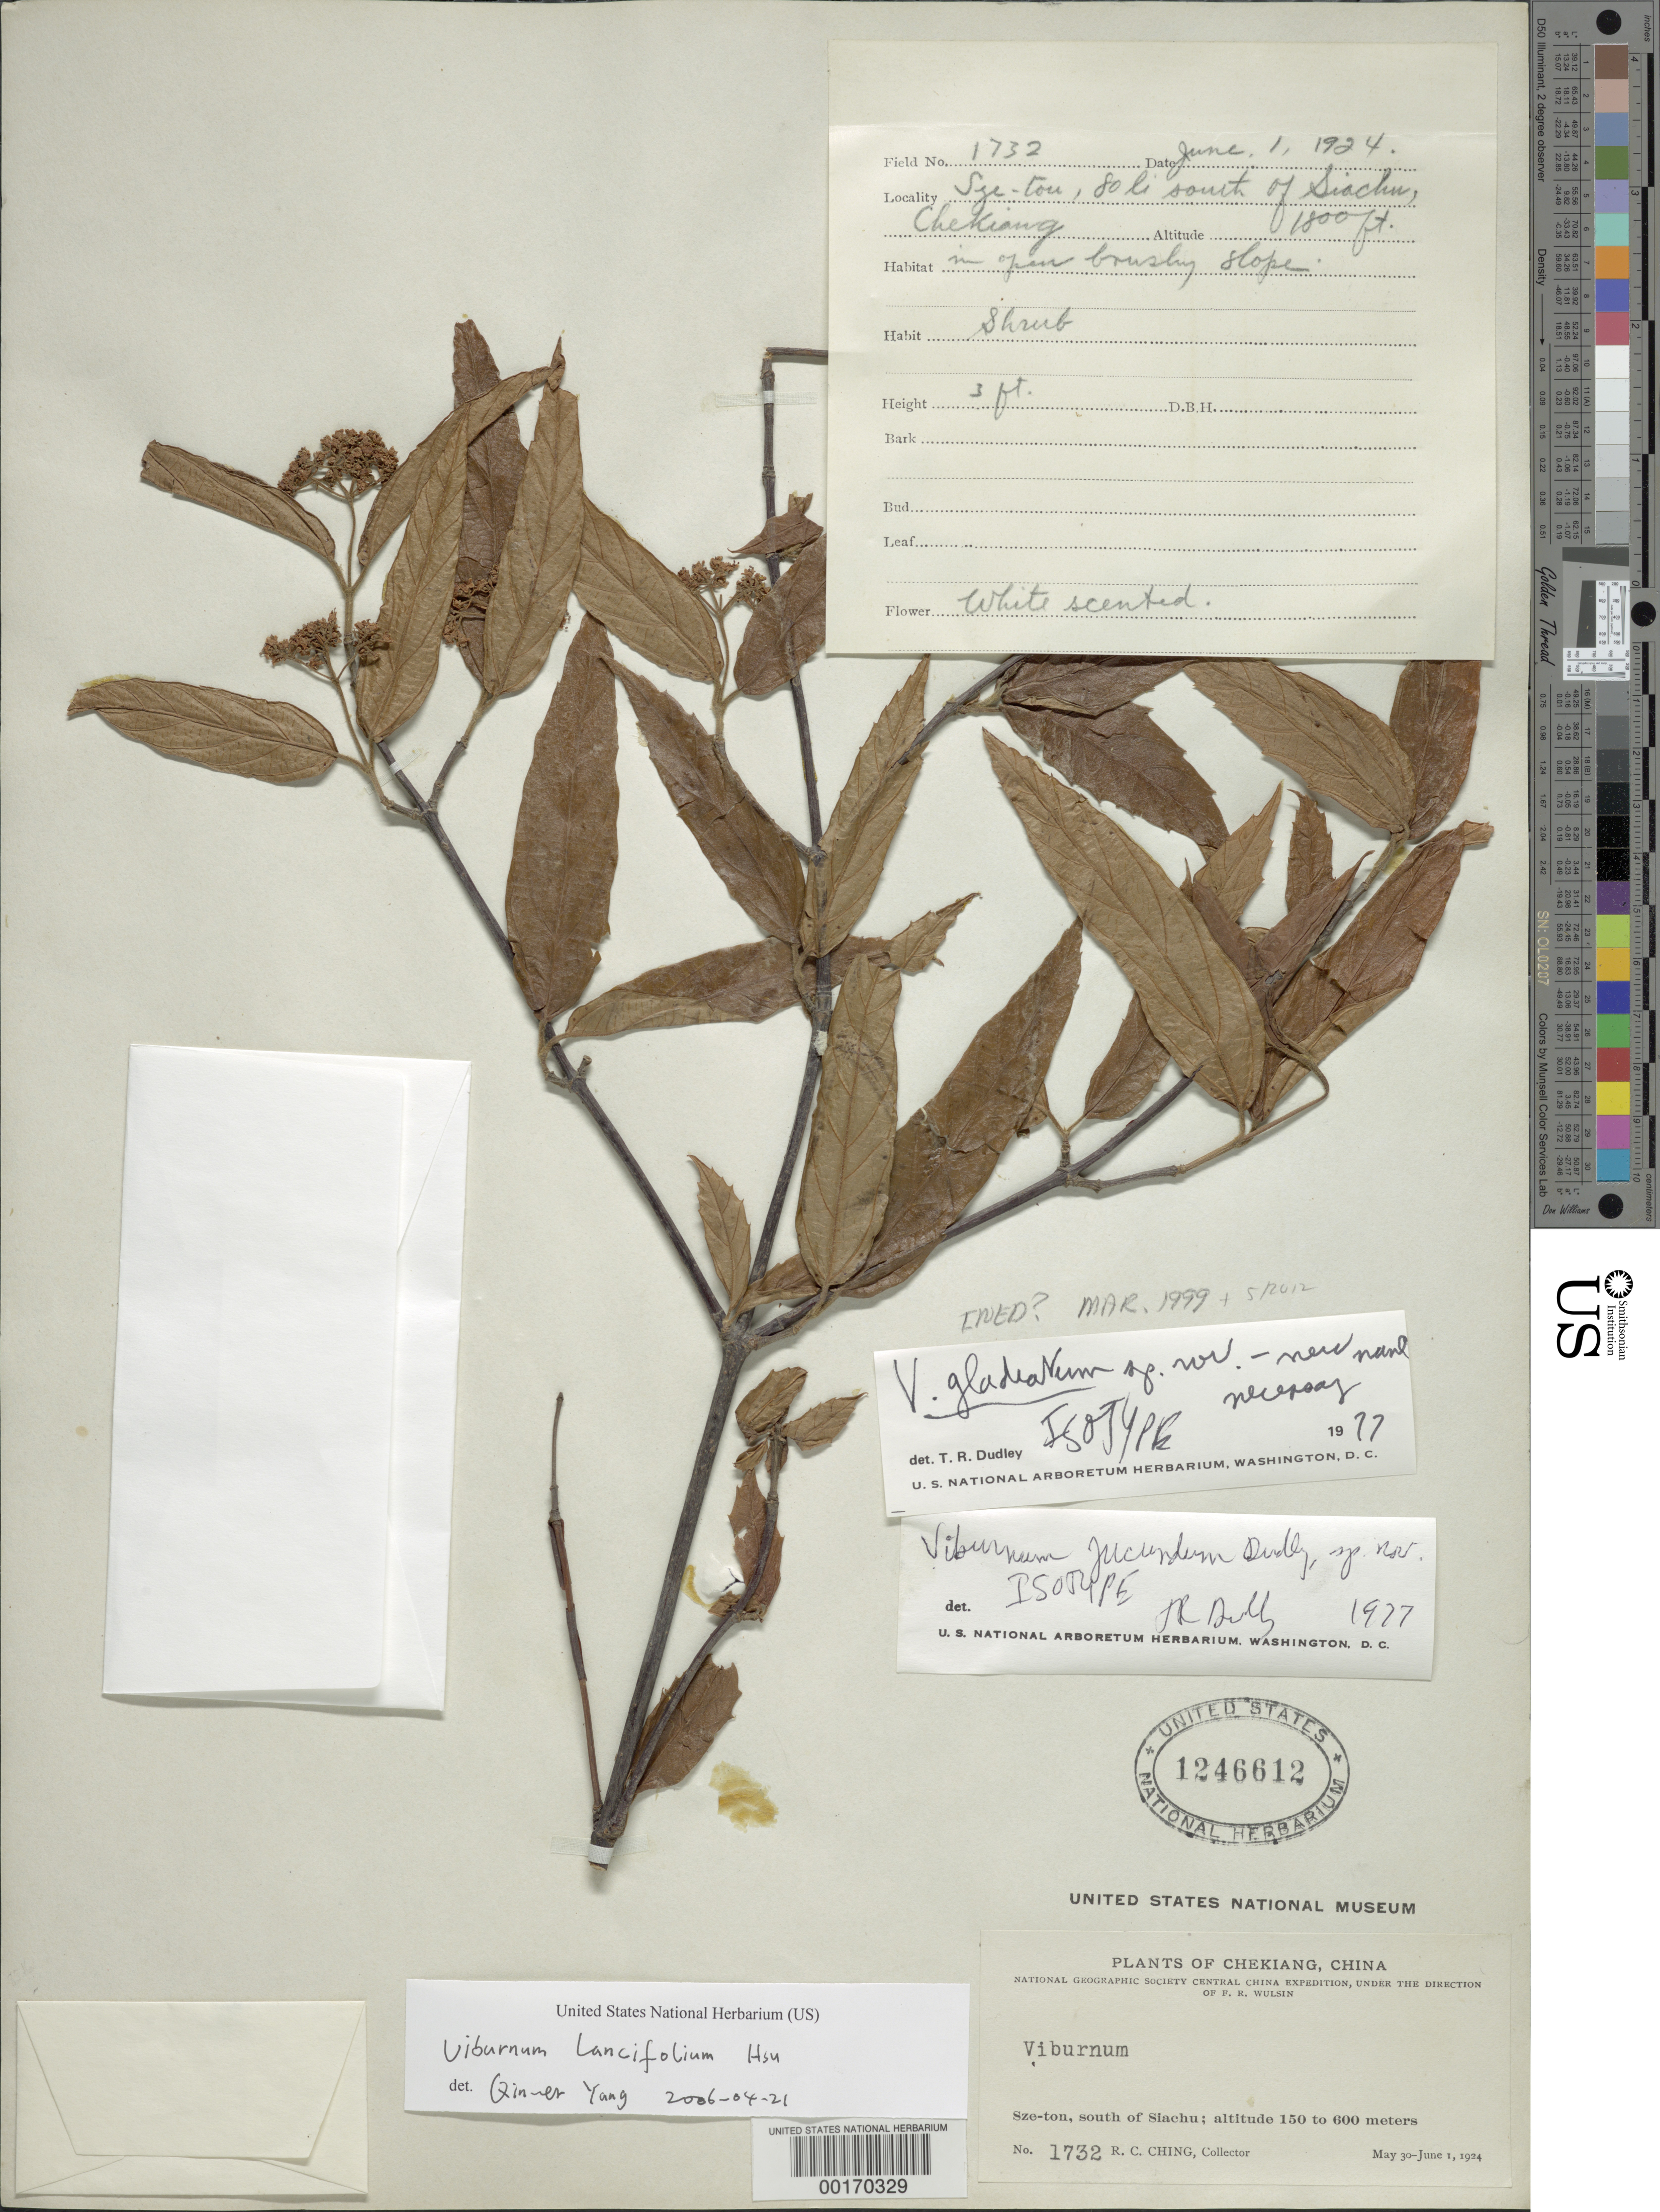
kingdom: Plantae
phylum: Tracheophyta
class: Magnoliopsida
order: Dipsacales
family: Viburnaceae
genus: Viburnum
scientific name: Viburnum sp.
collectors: R. C. Ching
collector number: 1732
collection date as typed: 30 May 1924 to 01 Jun 1924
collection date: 1924-05-30/1924-06-01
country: China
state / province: Zhejiang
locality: Sze-ton, s of siachu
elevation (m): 150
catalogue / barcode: US 1246612